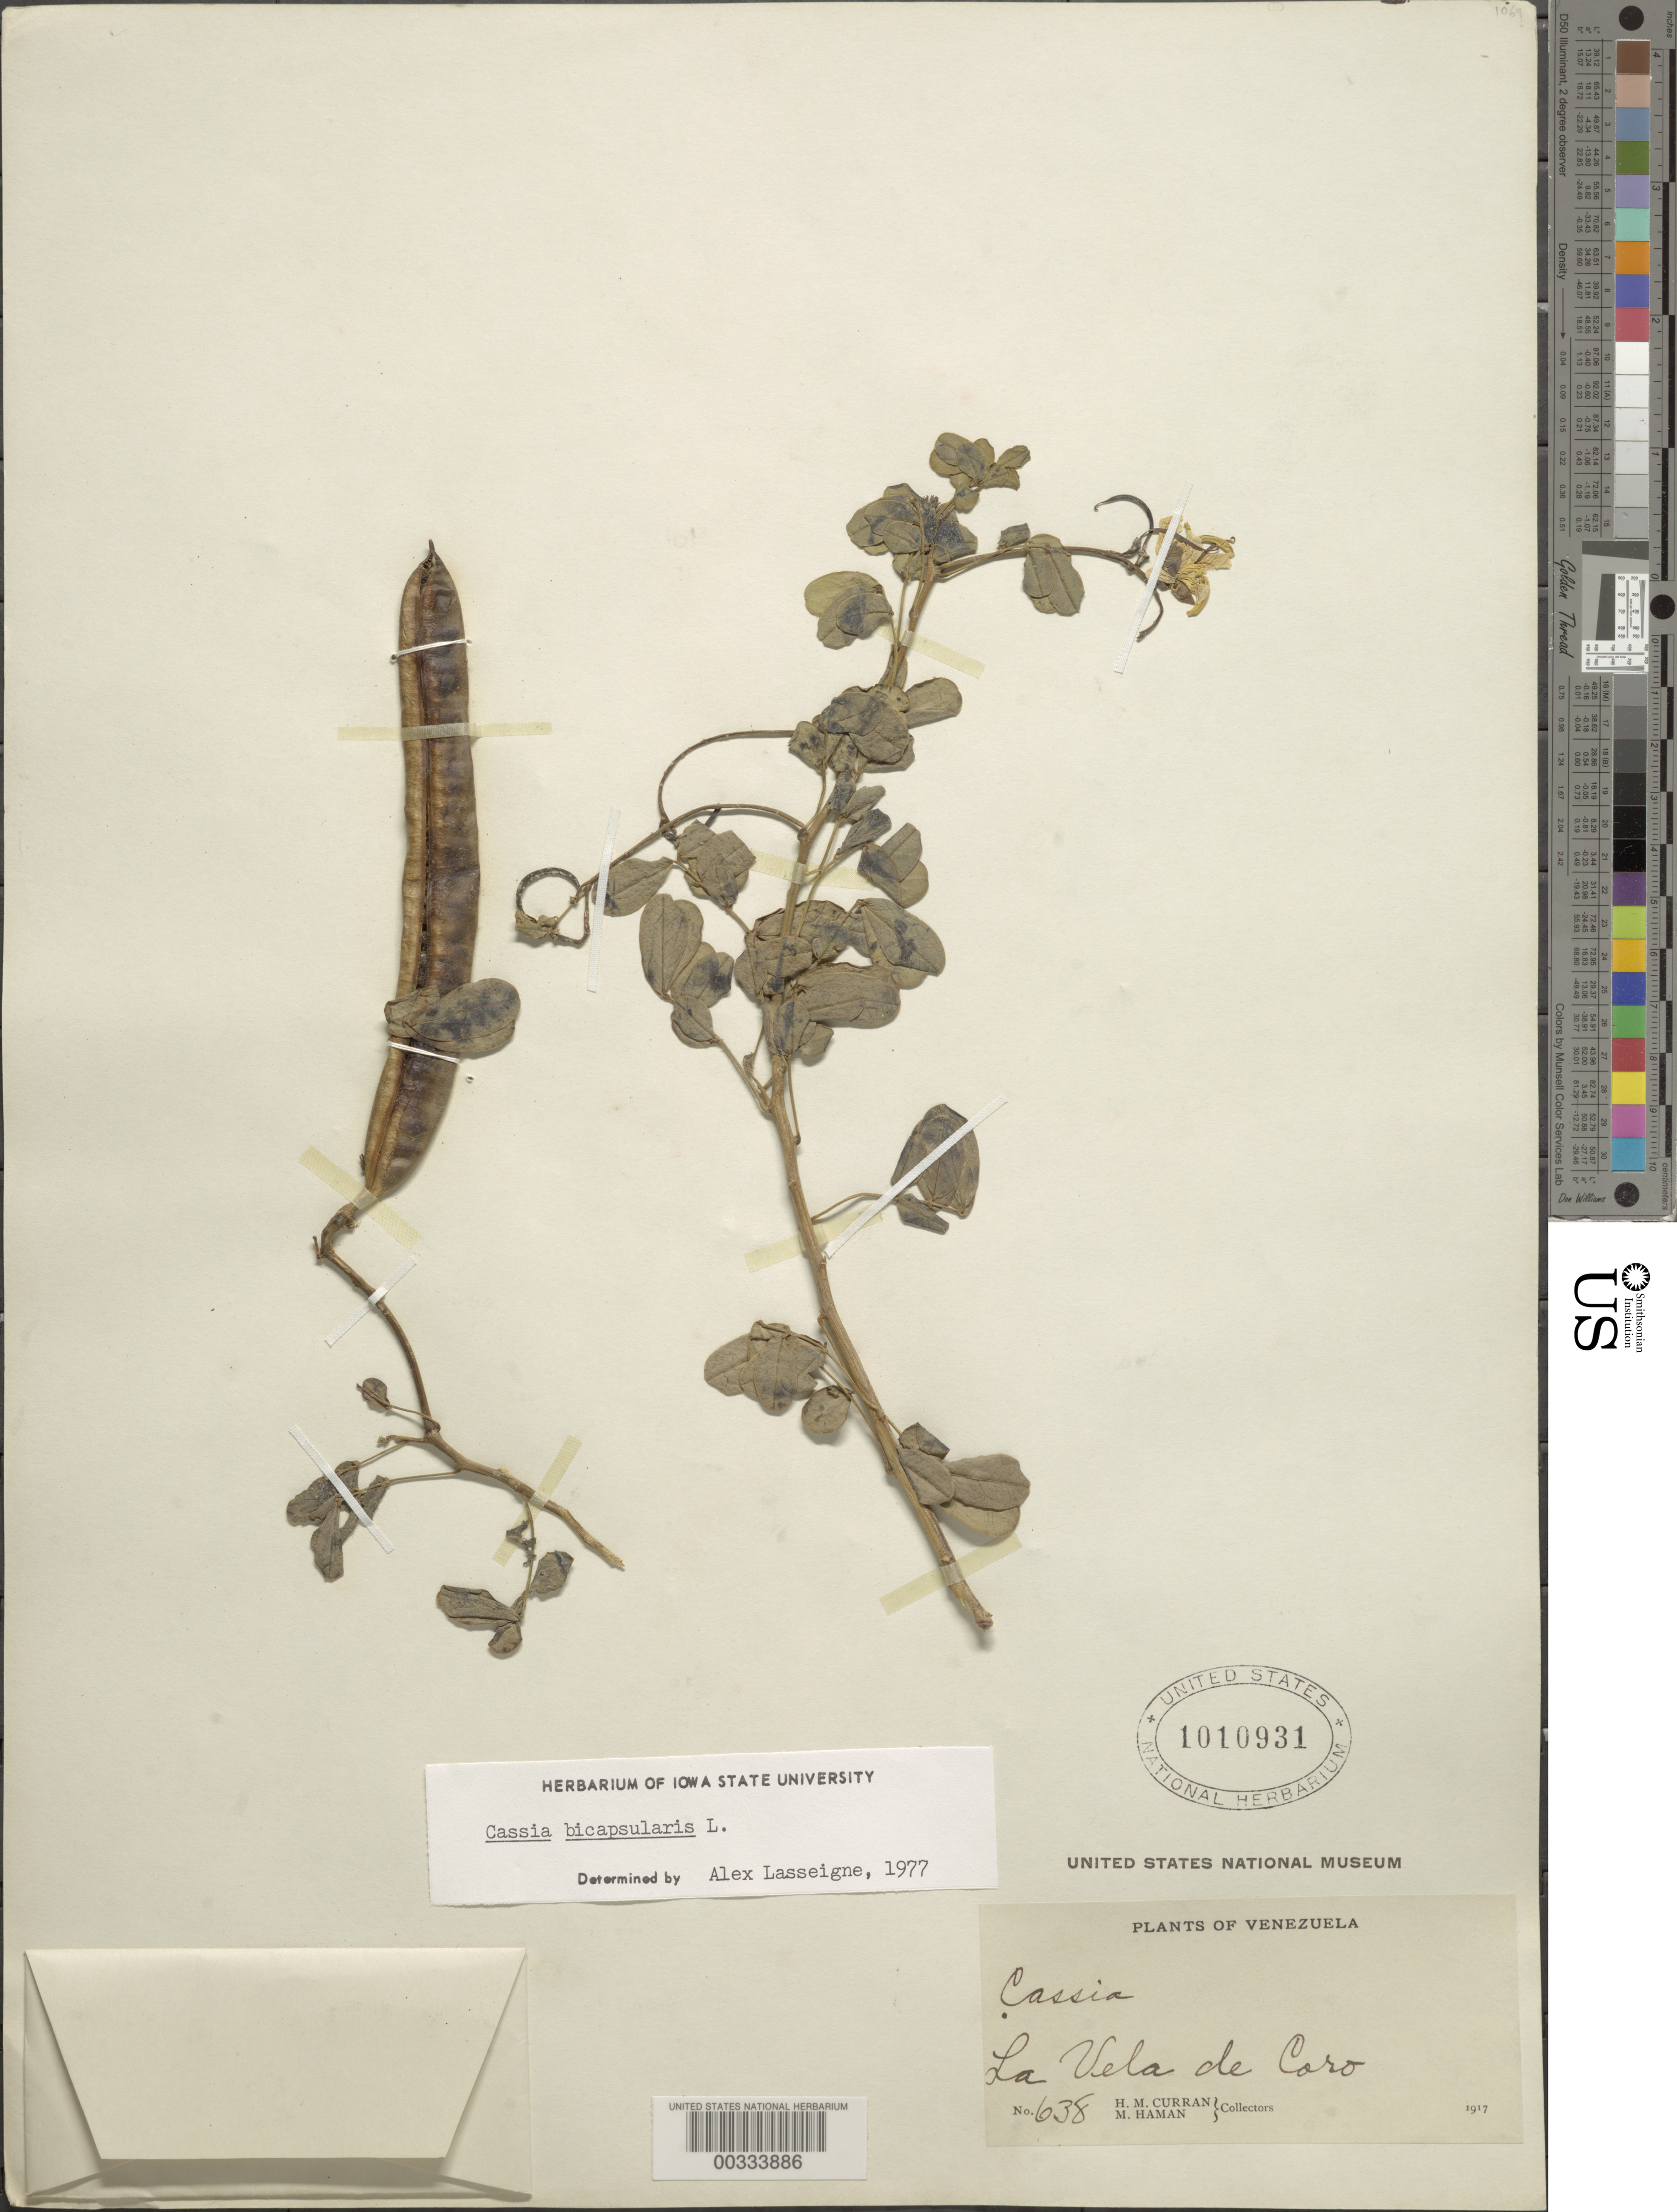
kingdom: Plantae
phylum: Tracheophyta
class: Magnoliopsida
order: Fabales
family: Fabaceae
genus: Senna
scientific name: Senna bicapsularis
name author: (L.) Roxb.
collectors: H. M. Curran & M. Haman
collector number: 638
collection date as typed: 1917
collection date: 1917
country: Venezuela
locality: La vela de coro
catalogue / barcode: US 1010931